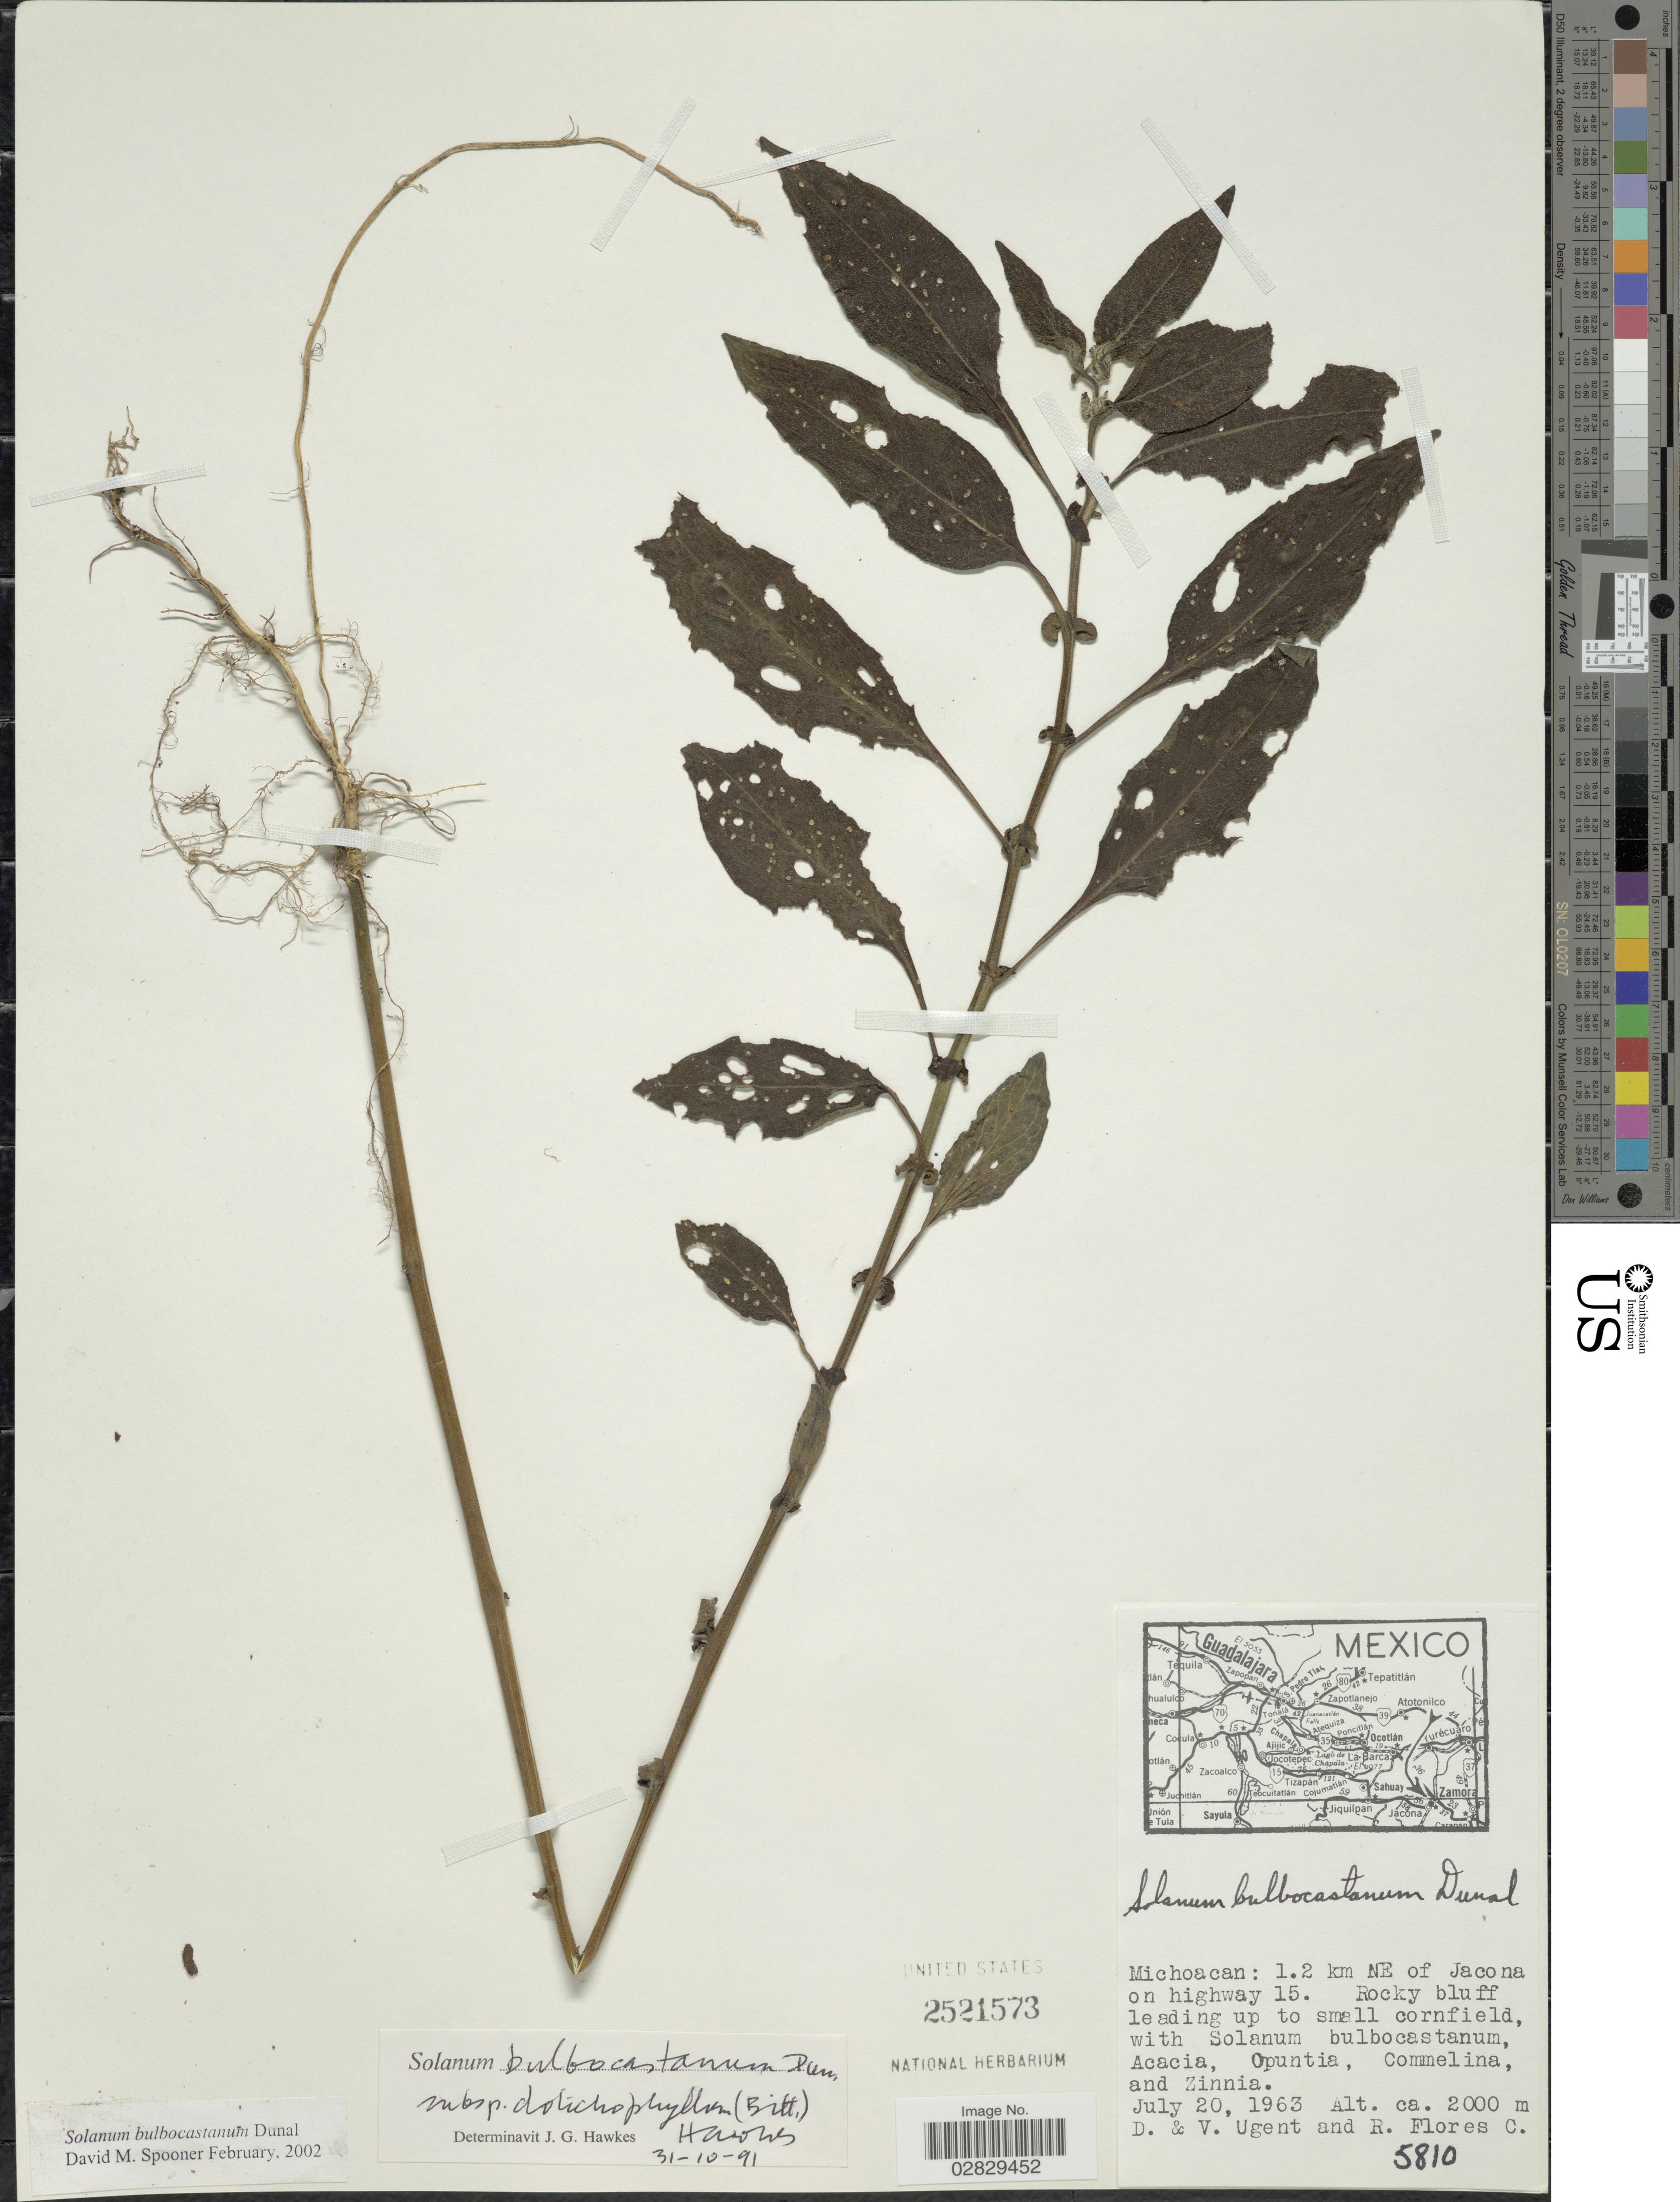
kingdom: Plantae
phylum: Tracheophyta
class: Magnoliopsida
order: Solanales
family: Solanaceae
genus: Solanum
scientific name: Solanum bulbocastanum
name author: Dunal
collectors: D. Ugent, V. Ugent & R. Flores-C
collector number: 5810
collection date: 1963-07-20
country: Mexico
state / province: Michoacán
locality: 1.2 km NE of Jacona on highway 15.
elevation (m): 2000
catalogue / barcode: US 2521573